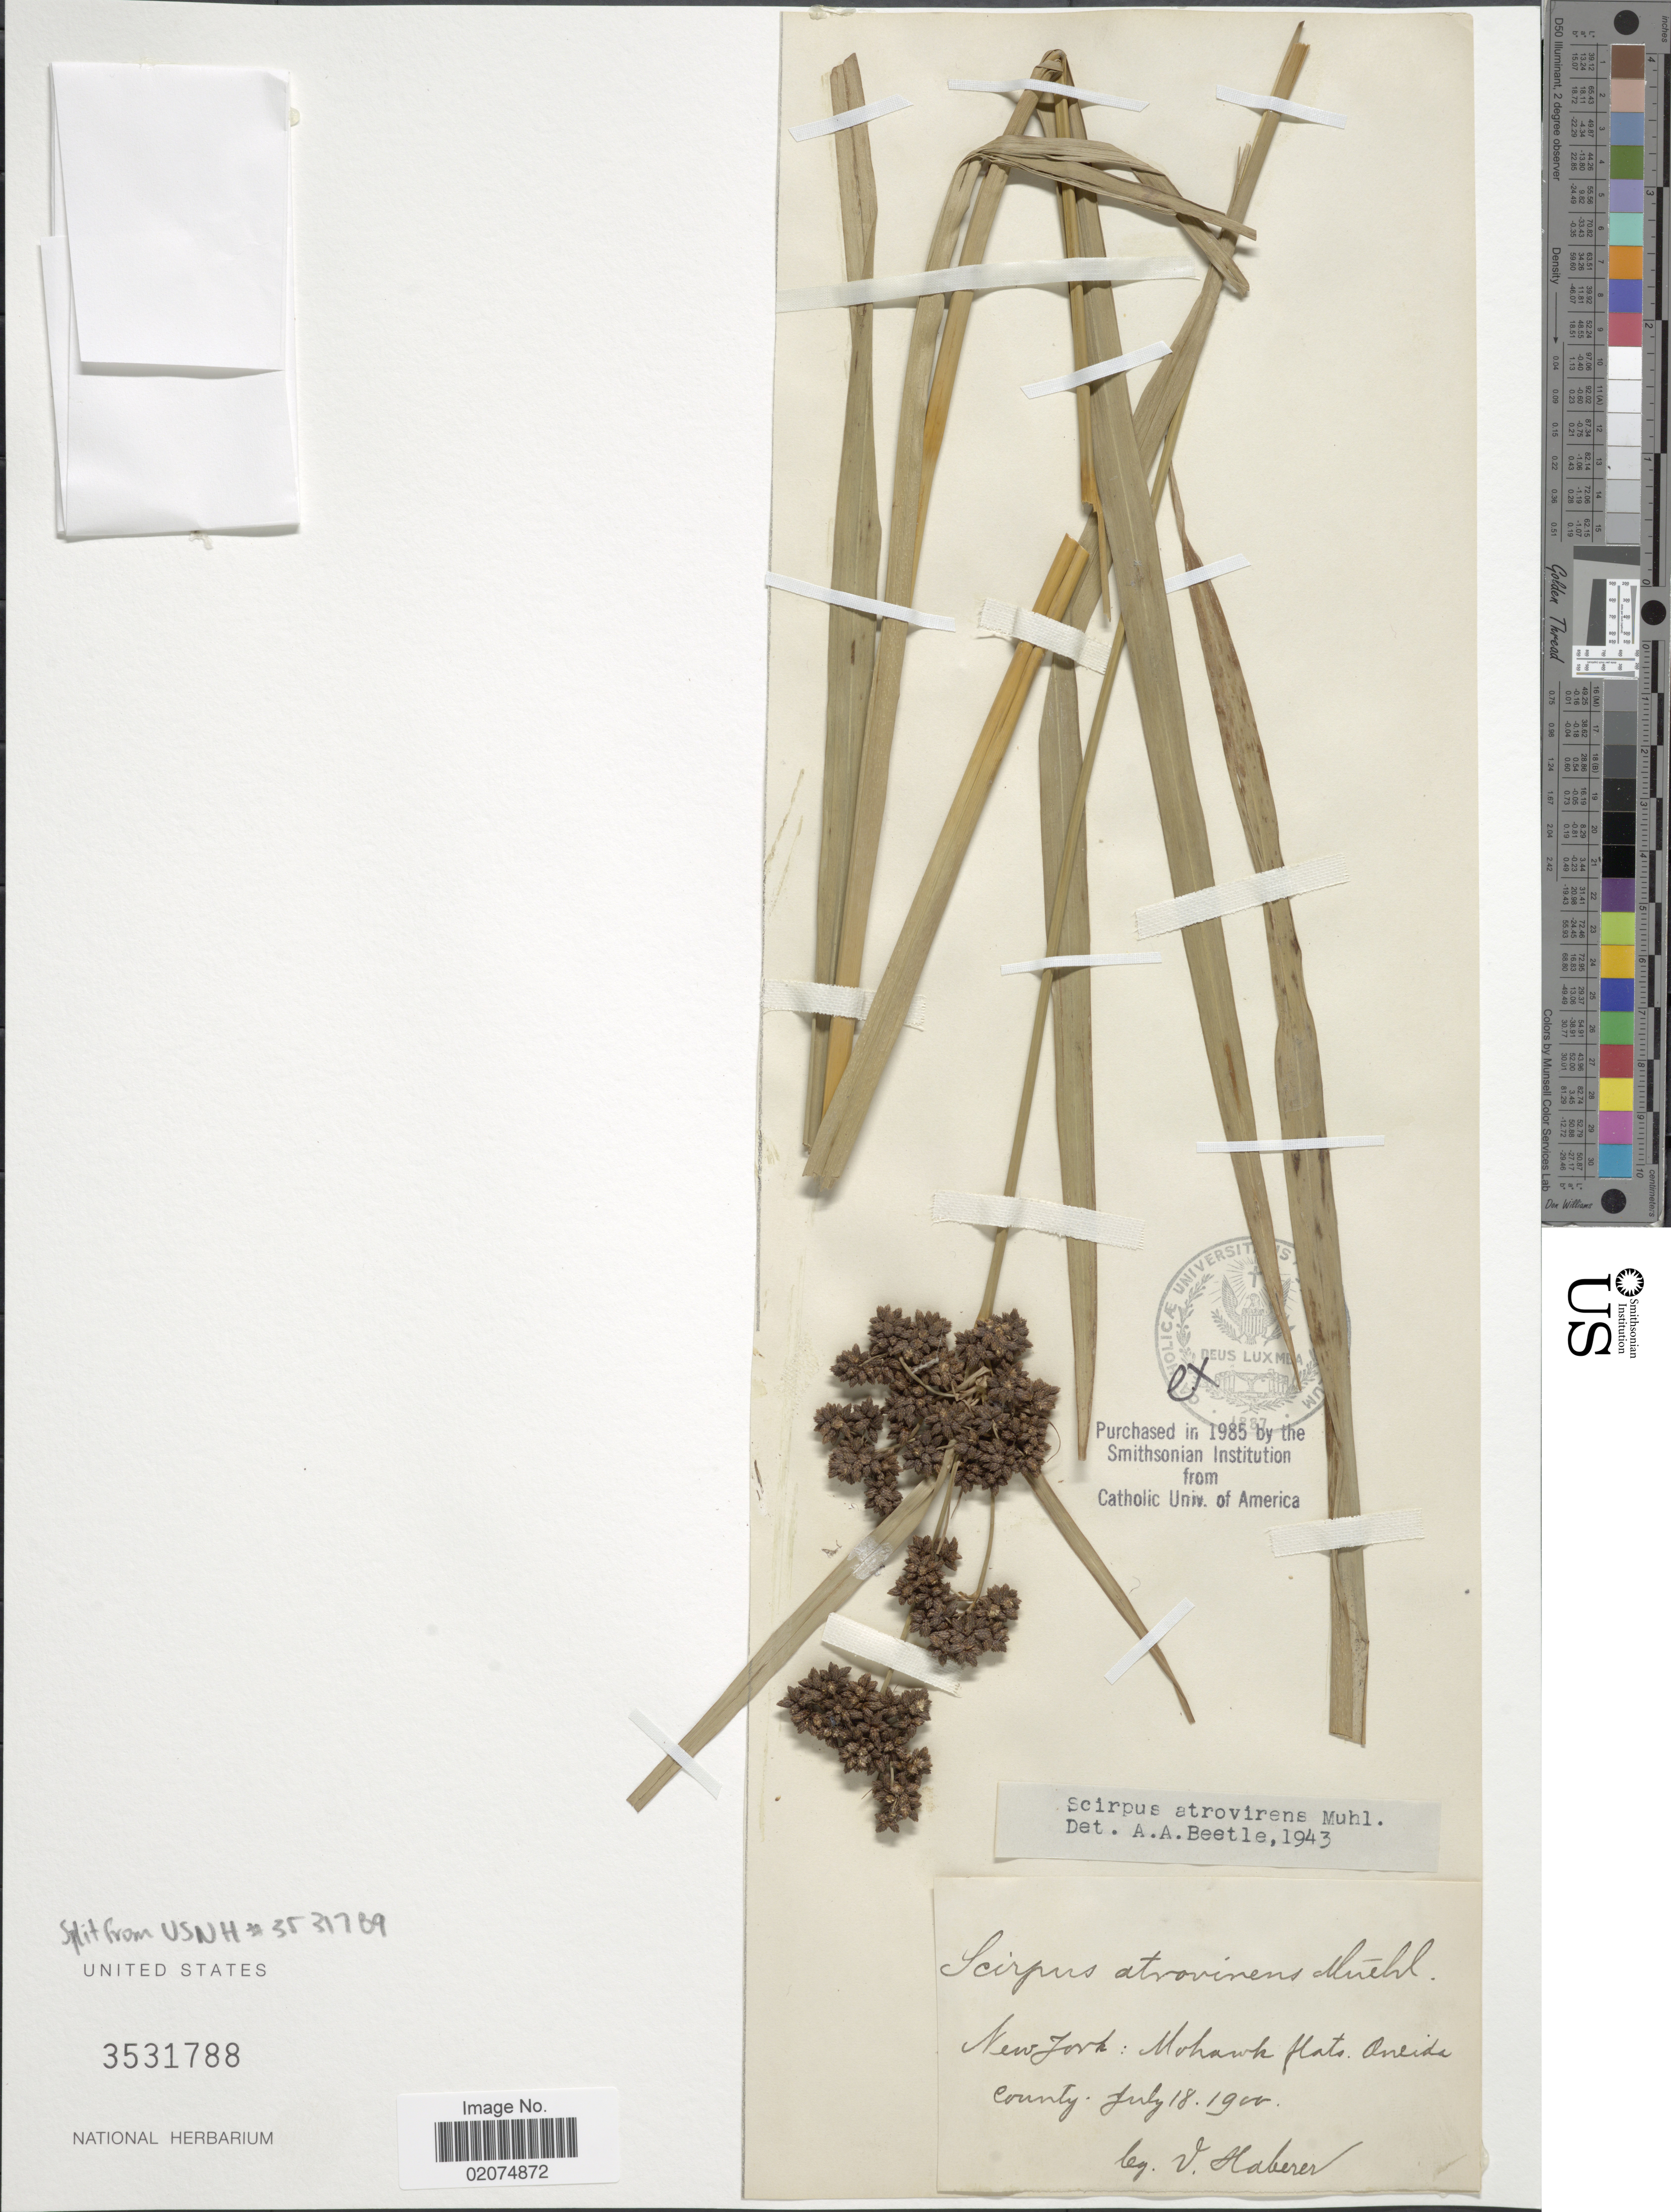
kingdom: Plantae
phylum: Tracheophyta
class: Liliopsida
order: Poales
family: Cyperaceae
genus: Scirpus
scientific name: Scirpus atrovirens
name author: Willd.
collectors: J. V. Haberer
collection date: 1900-07-18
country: United States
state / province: New York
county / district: Oneida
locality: Mohawk flats, Oneida County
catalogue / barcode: US 3531788